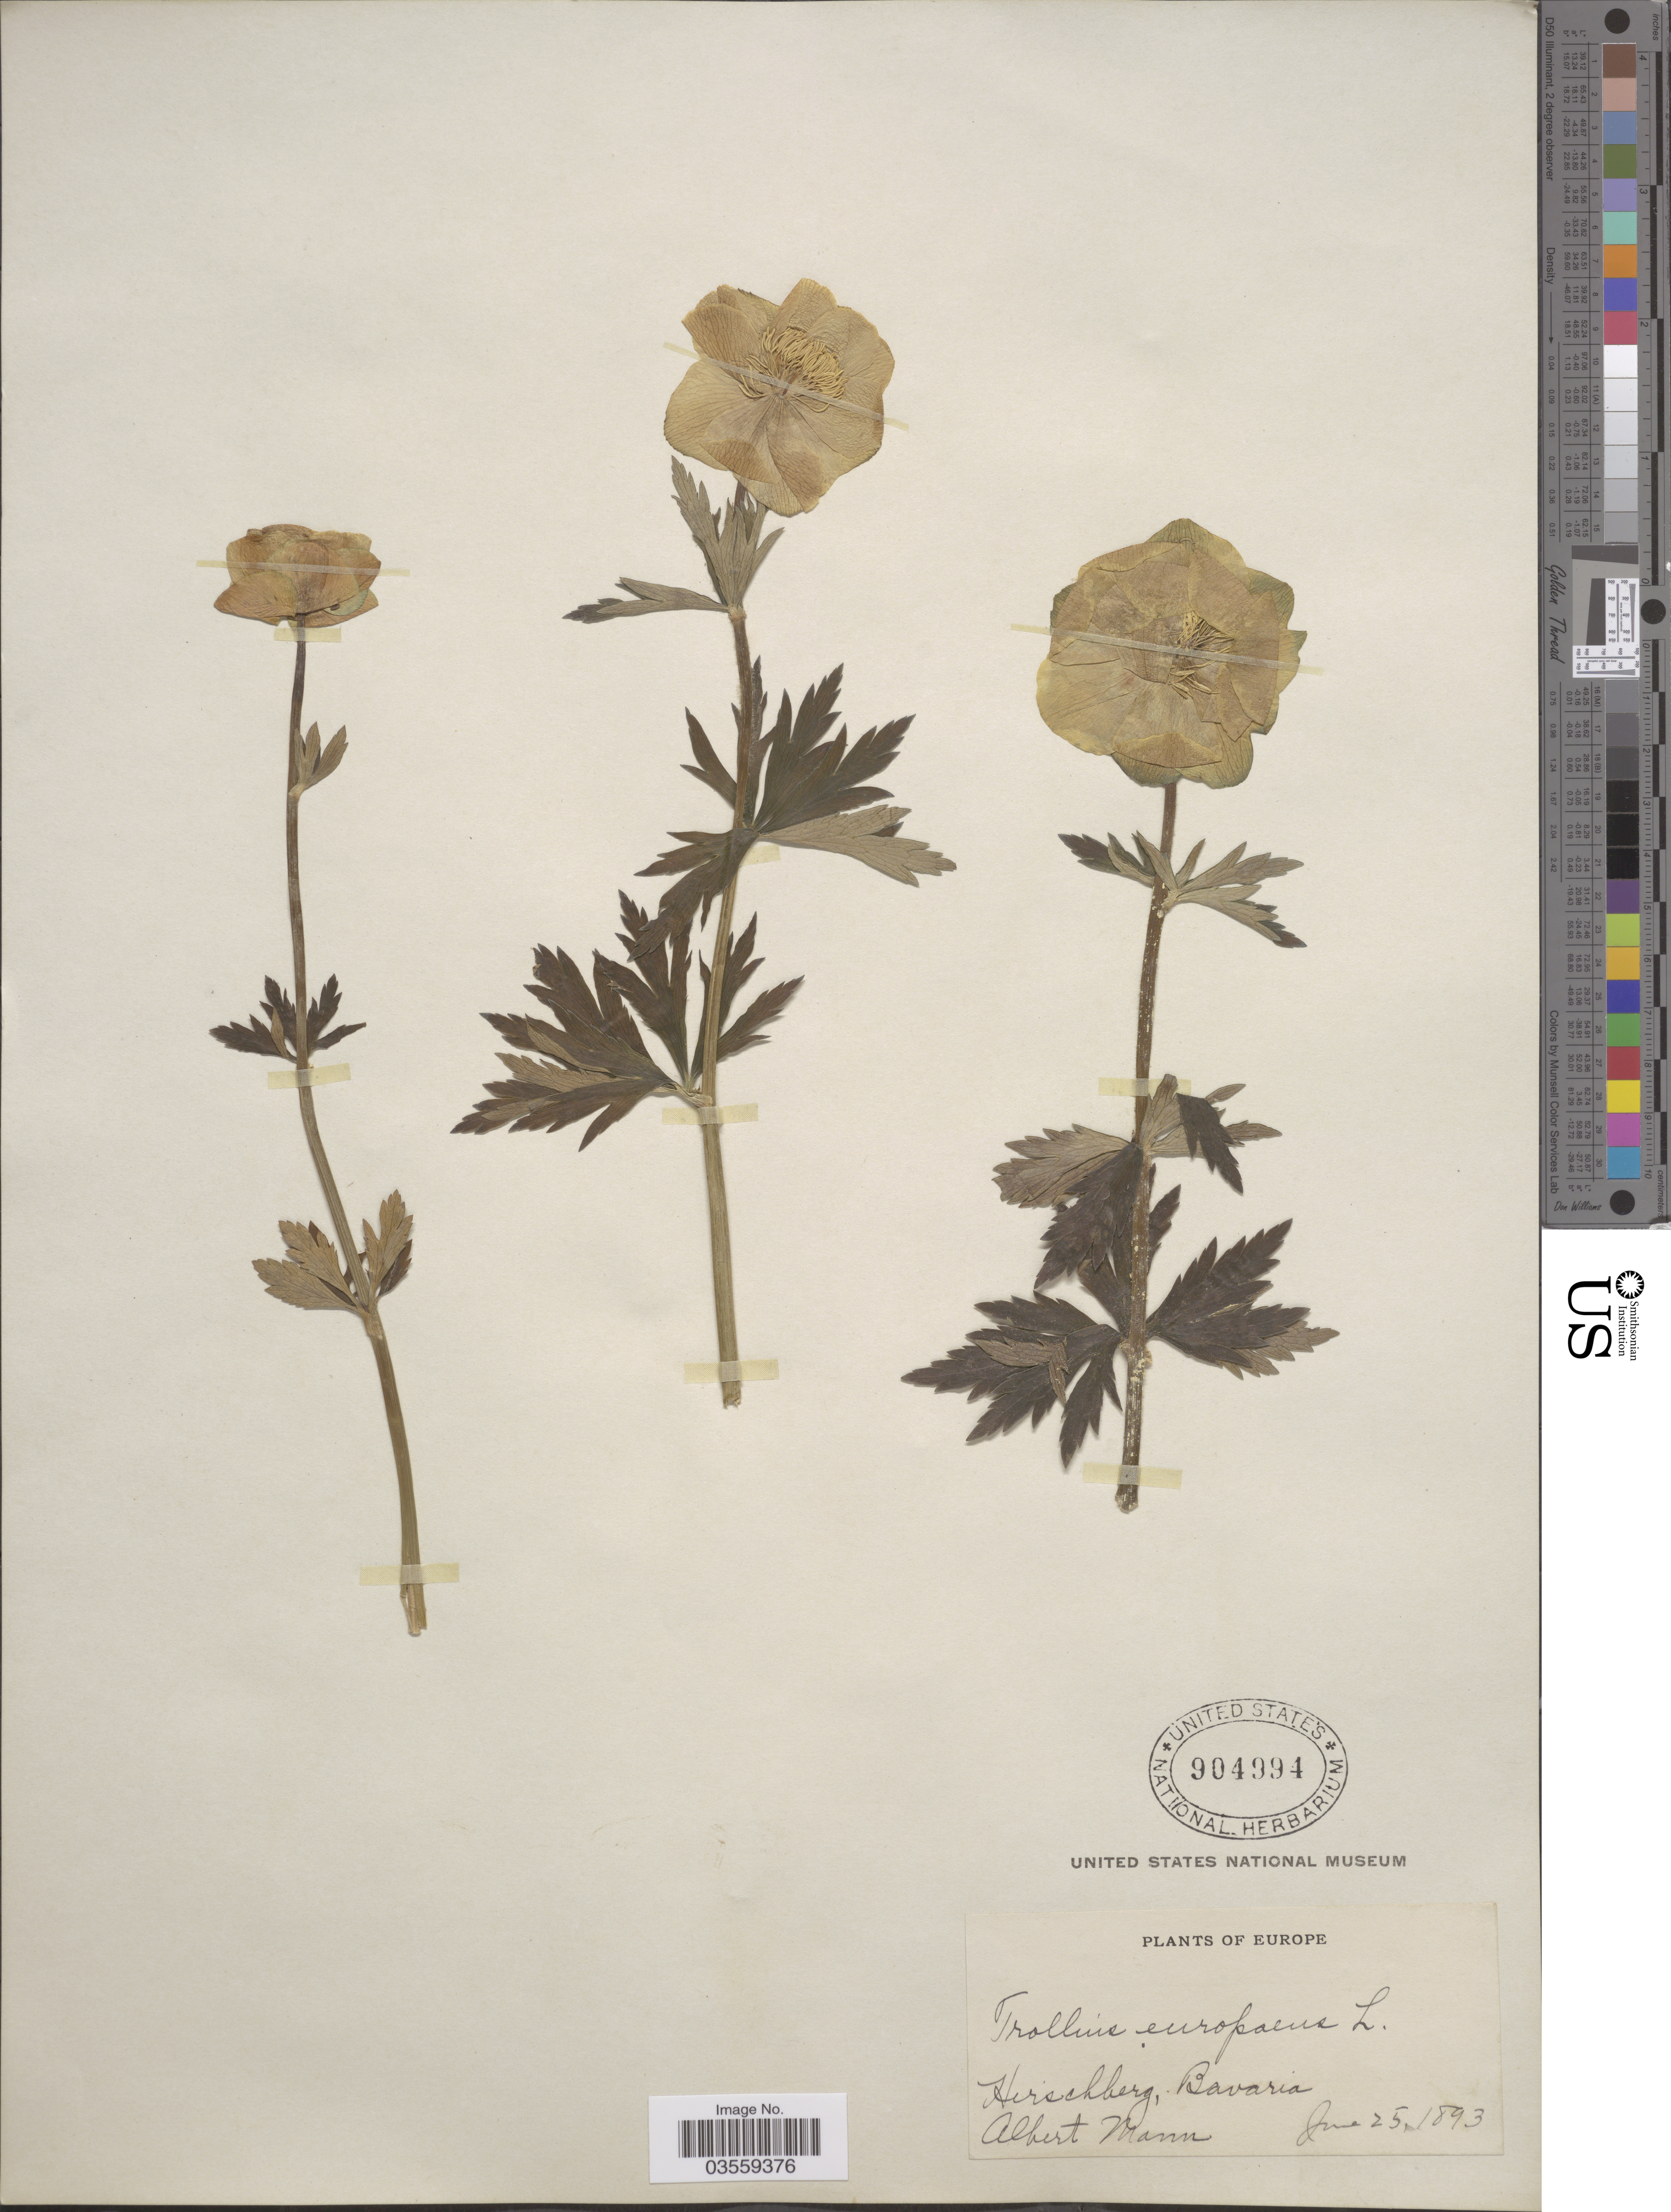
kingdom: Plantae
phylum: Tracheophyta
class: Magnoliopsida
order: Ranunculales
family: Ranunculaceae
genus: Trollius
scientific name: Trollius europaeus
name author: L.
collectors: A. Mann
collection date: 1893-06-25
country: Germany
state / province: Bayern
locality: Hirschberg, Bavaria.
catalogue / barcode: US 904994